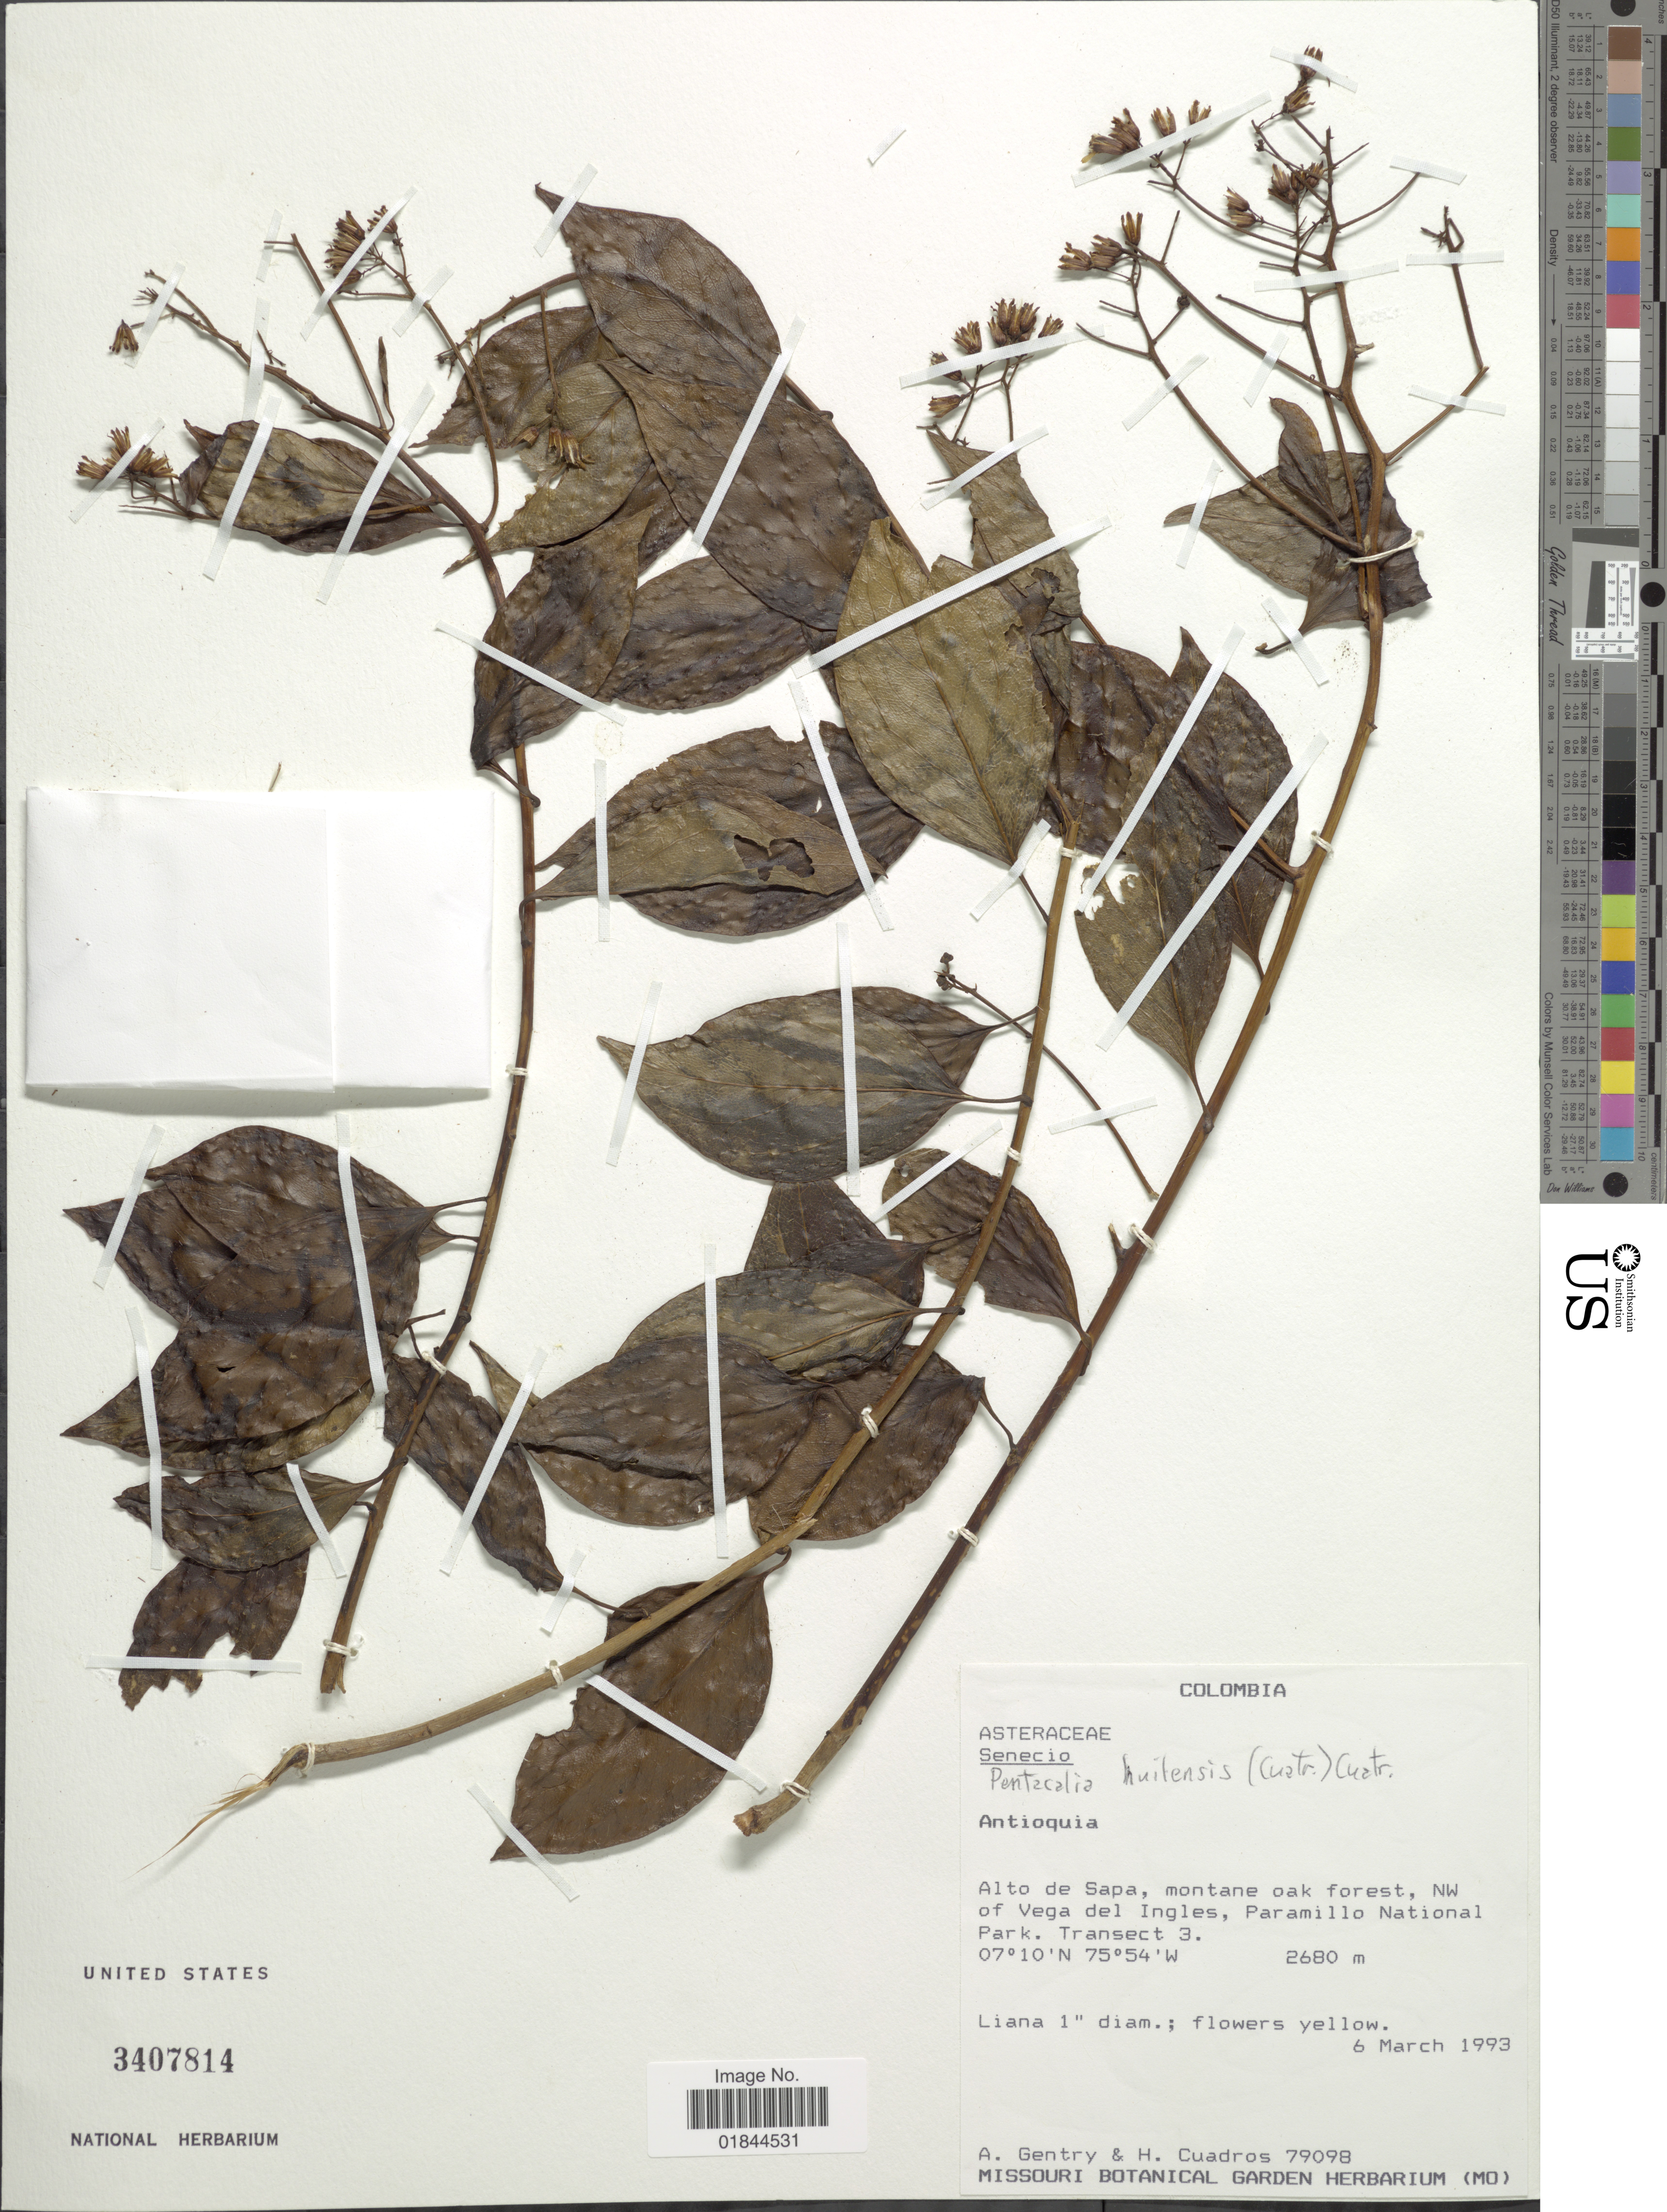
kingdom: Plantae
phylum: Tracheophyta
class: Magnoliopsida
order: Asterales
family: Asteraceae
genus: Pentacalia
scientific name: Pentacalia huilensis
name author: (Cuatrec.) Cuatrec.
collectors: A. H. Gentry & H. Cuadros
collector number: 79098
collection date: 1993-03-06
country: Colombia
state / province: Antioquia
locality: Alto de Sapa, montane oak forest, NW of Vega del Ingles, Paramillo National Park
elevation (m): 2680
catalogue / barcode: US 3407814